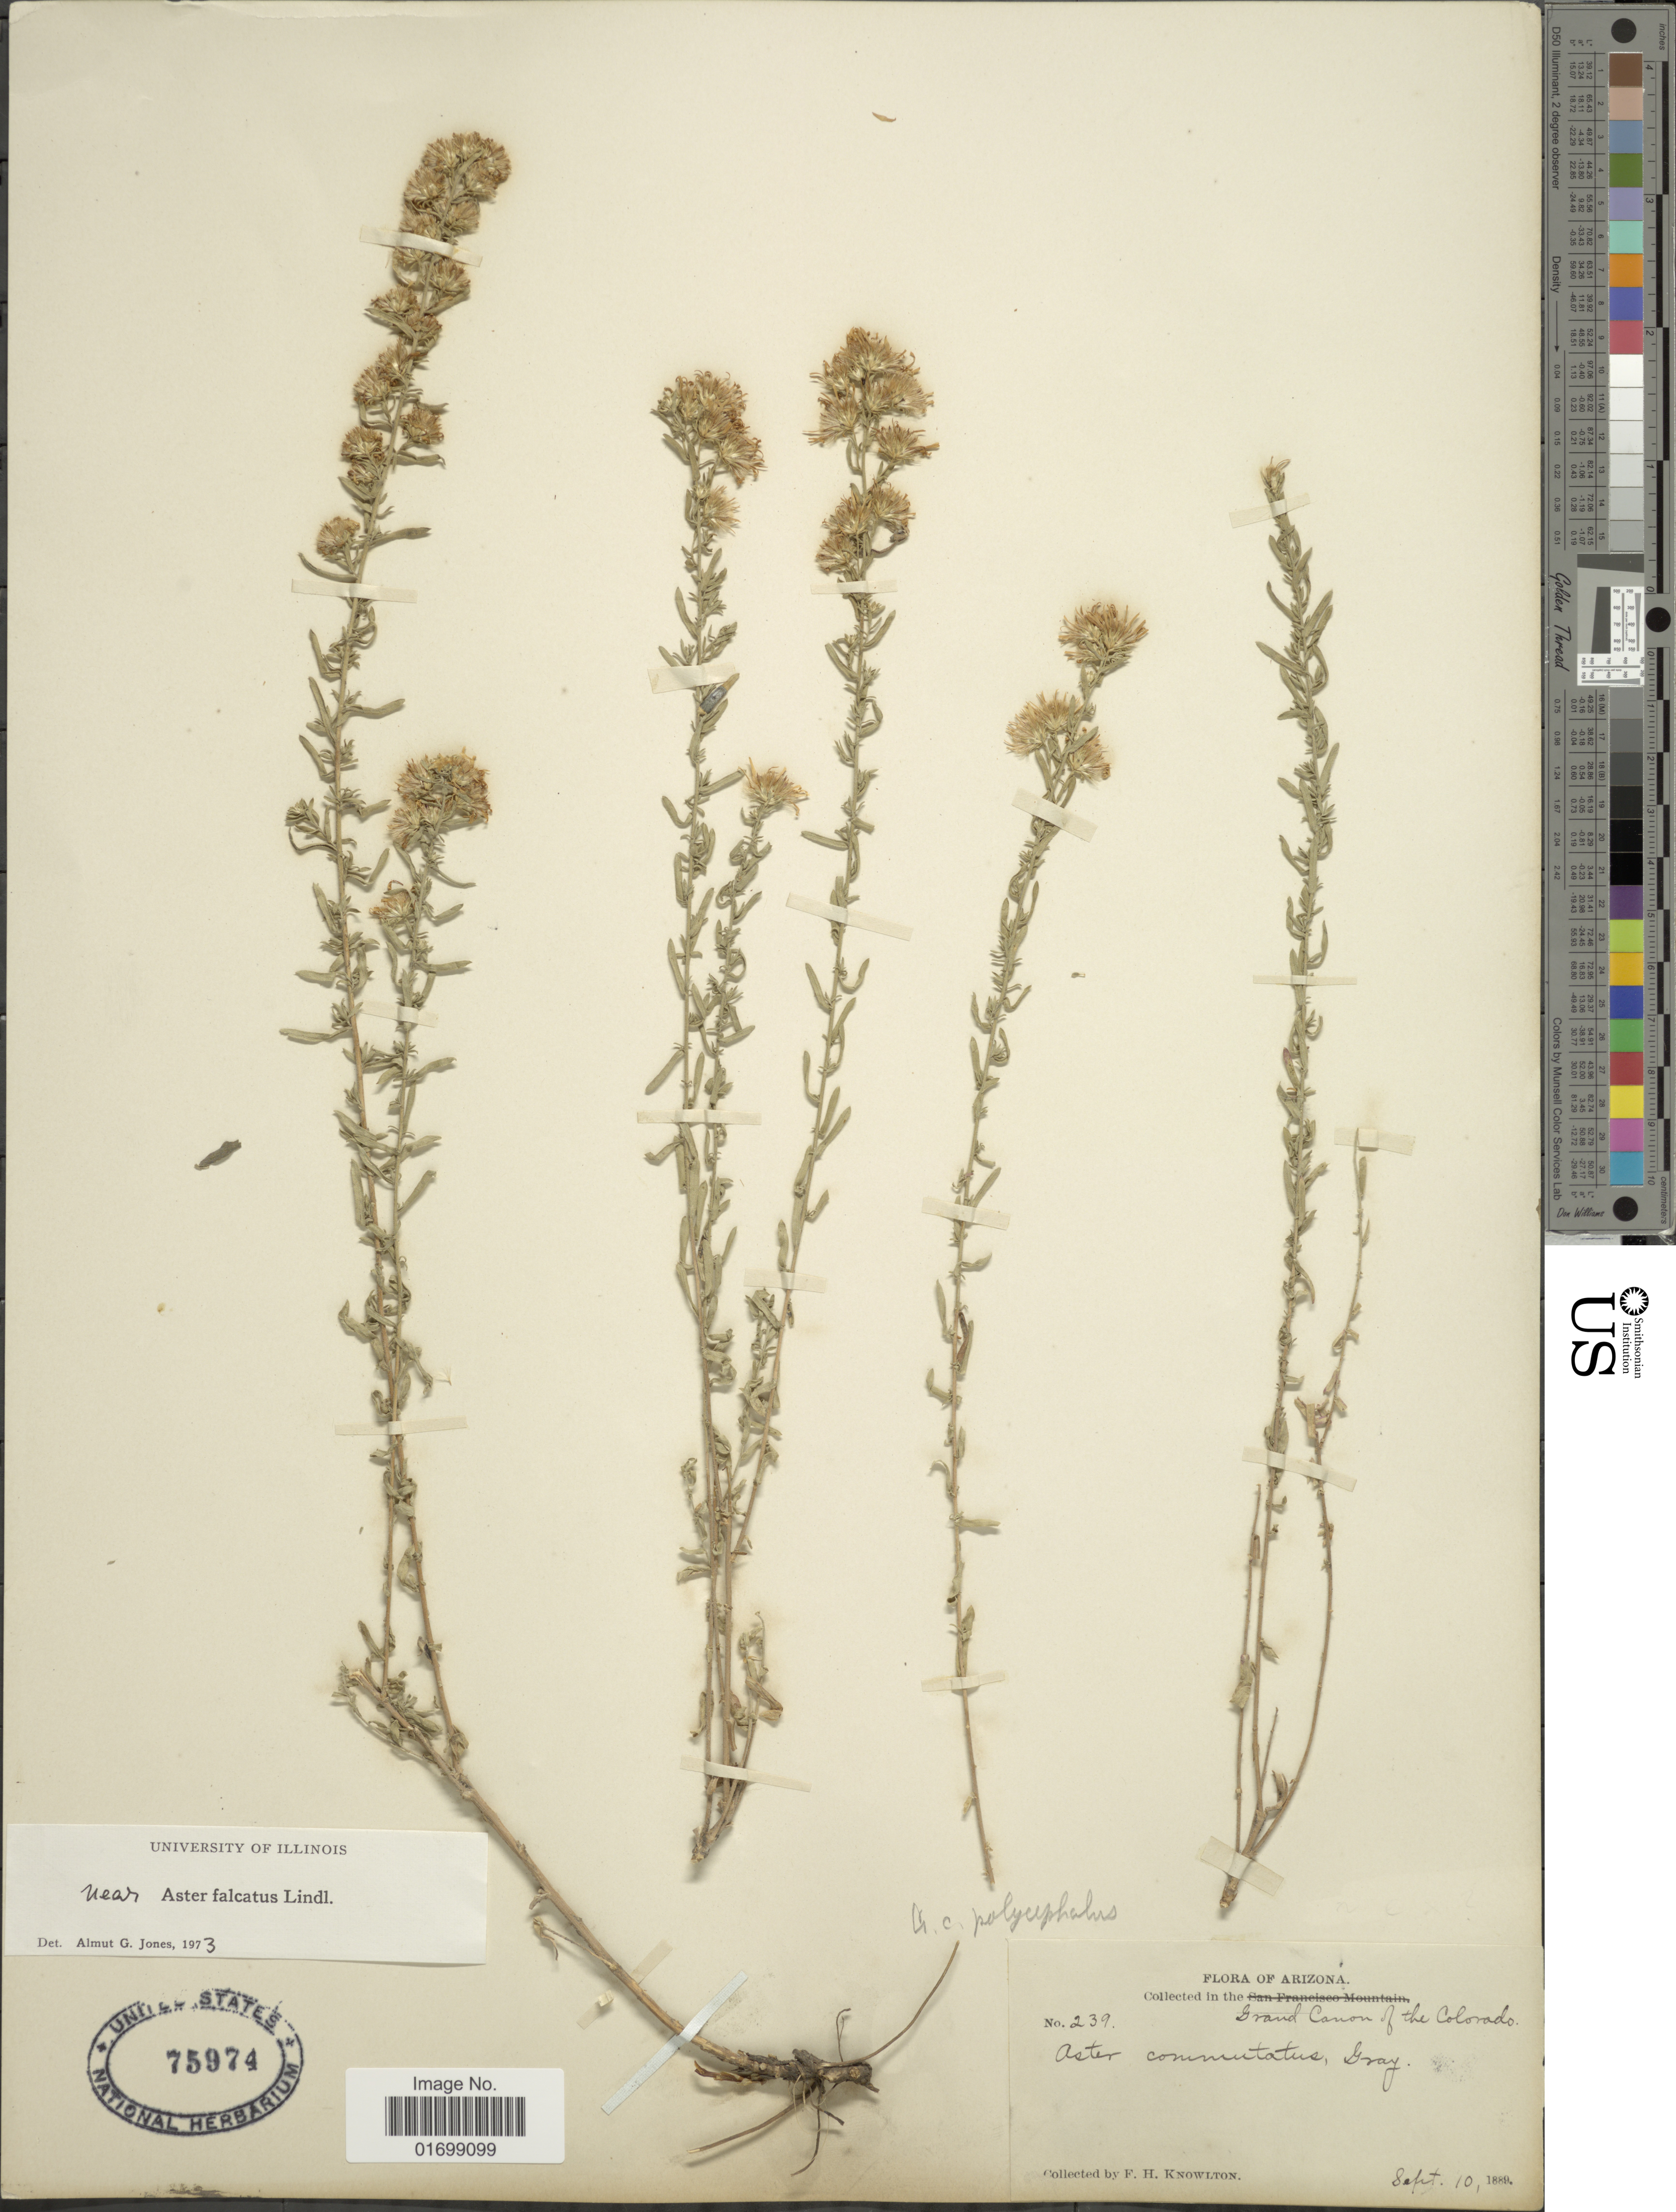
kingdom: Plantae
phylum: Tracheophyta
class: Magnoliopsida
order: Asterales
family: Asteraceae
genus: Symphyotrichum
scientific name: Symphyotrichum falcatum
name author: (Lindl. ex Lindl.) G.L. Nesom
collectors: F. H. Knowlton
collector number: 239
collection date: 1889-09-10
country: United States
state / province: Arizona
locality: Grand Canon of the Colorado.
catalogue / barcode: US 75974